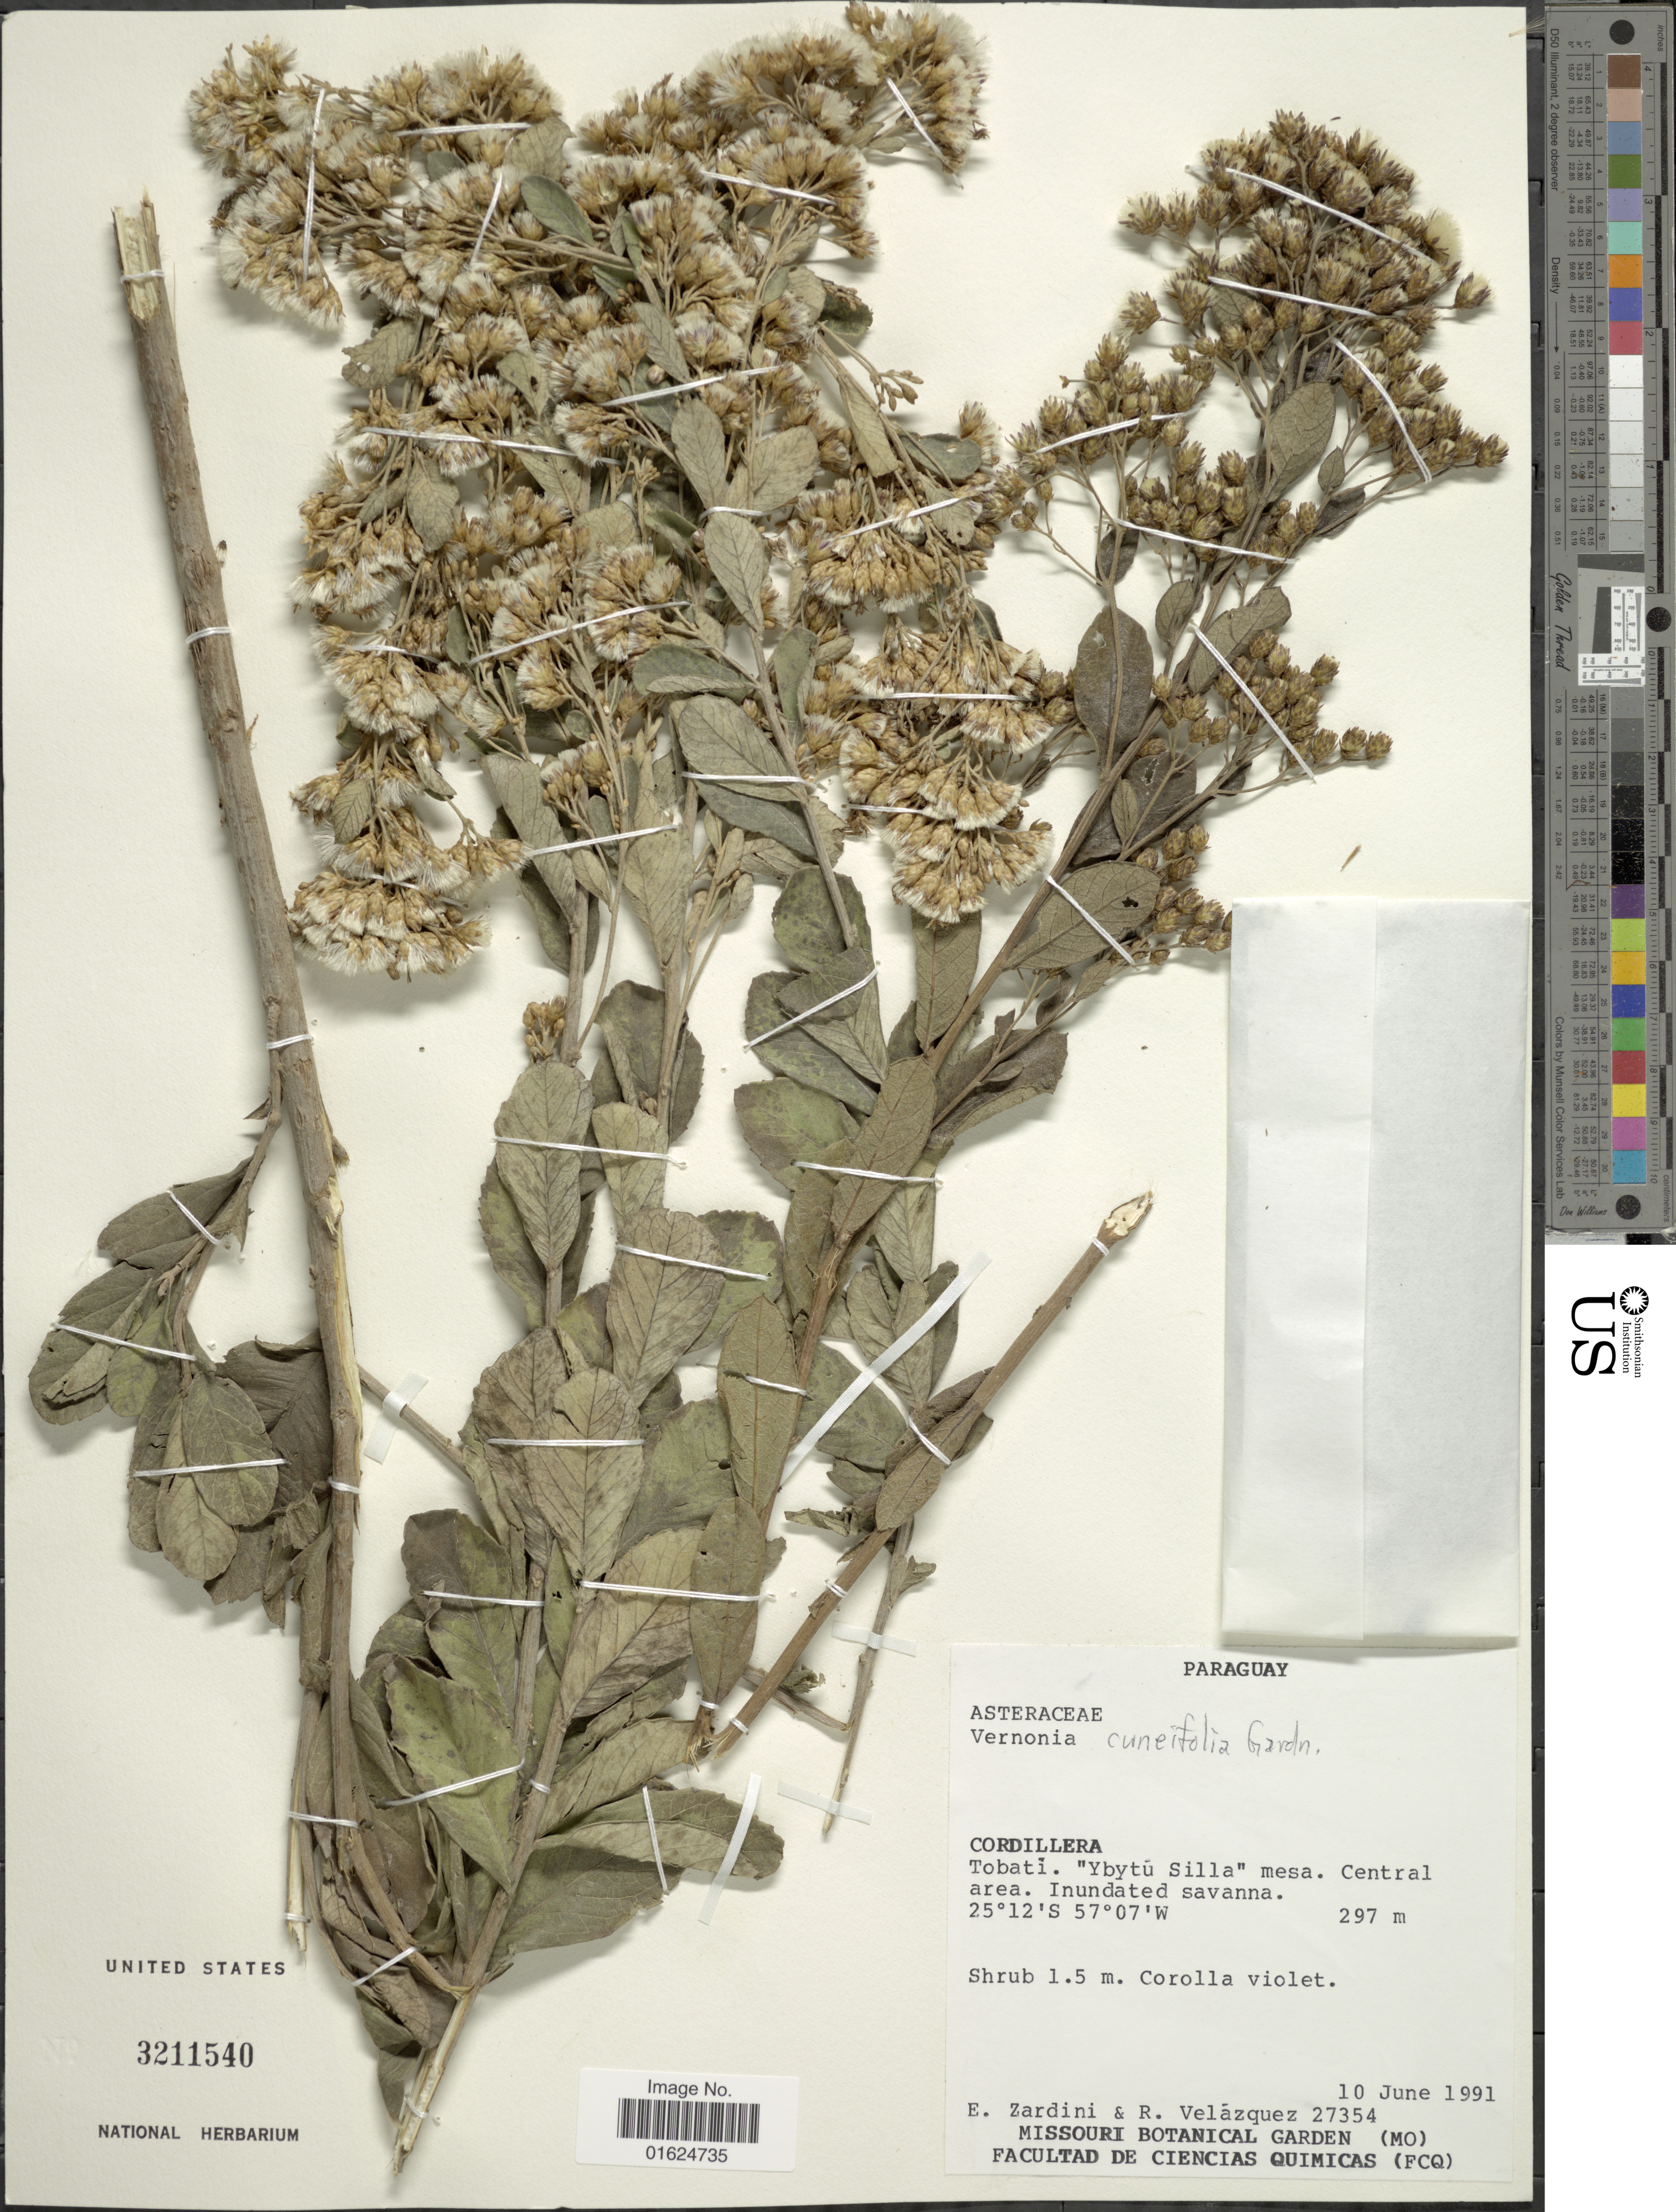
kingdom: Plantae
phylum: Tracheophyta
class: Magnoliopsida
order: Asterales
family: Asteraceae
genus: Vernonanthura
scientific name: Vernonanthura cuneifolia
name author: (Gardner) H. Rob.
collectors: E. M. Zardini & R. Velázquez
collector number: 27354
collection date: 1991-06-10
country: Paraguay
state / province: Cordillera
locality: Tobati. 'Ybytu Silla' mesa. Central area. Inundated savanna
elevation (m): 297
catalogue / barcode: US 3211540